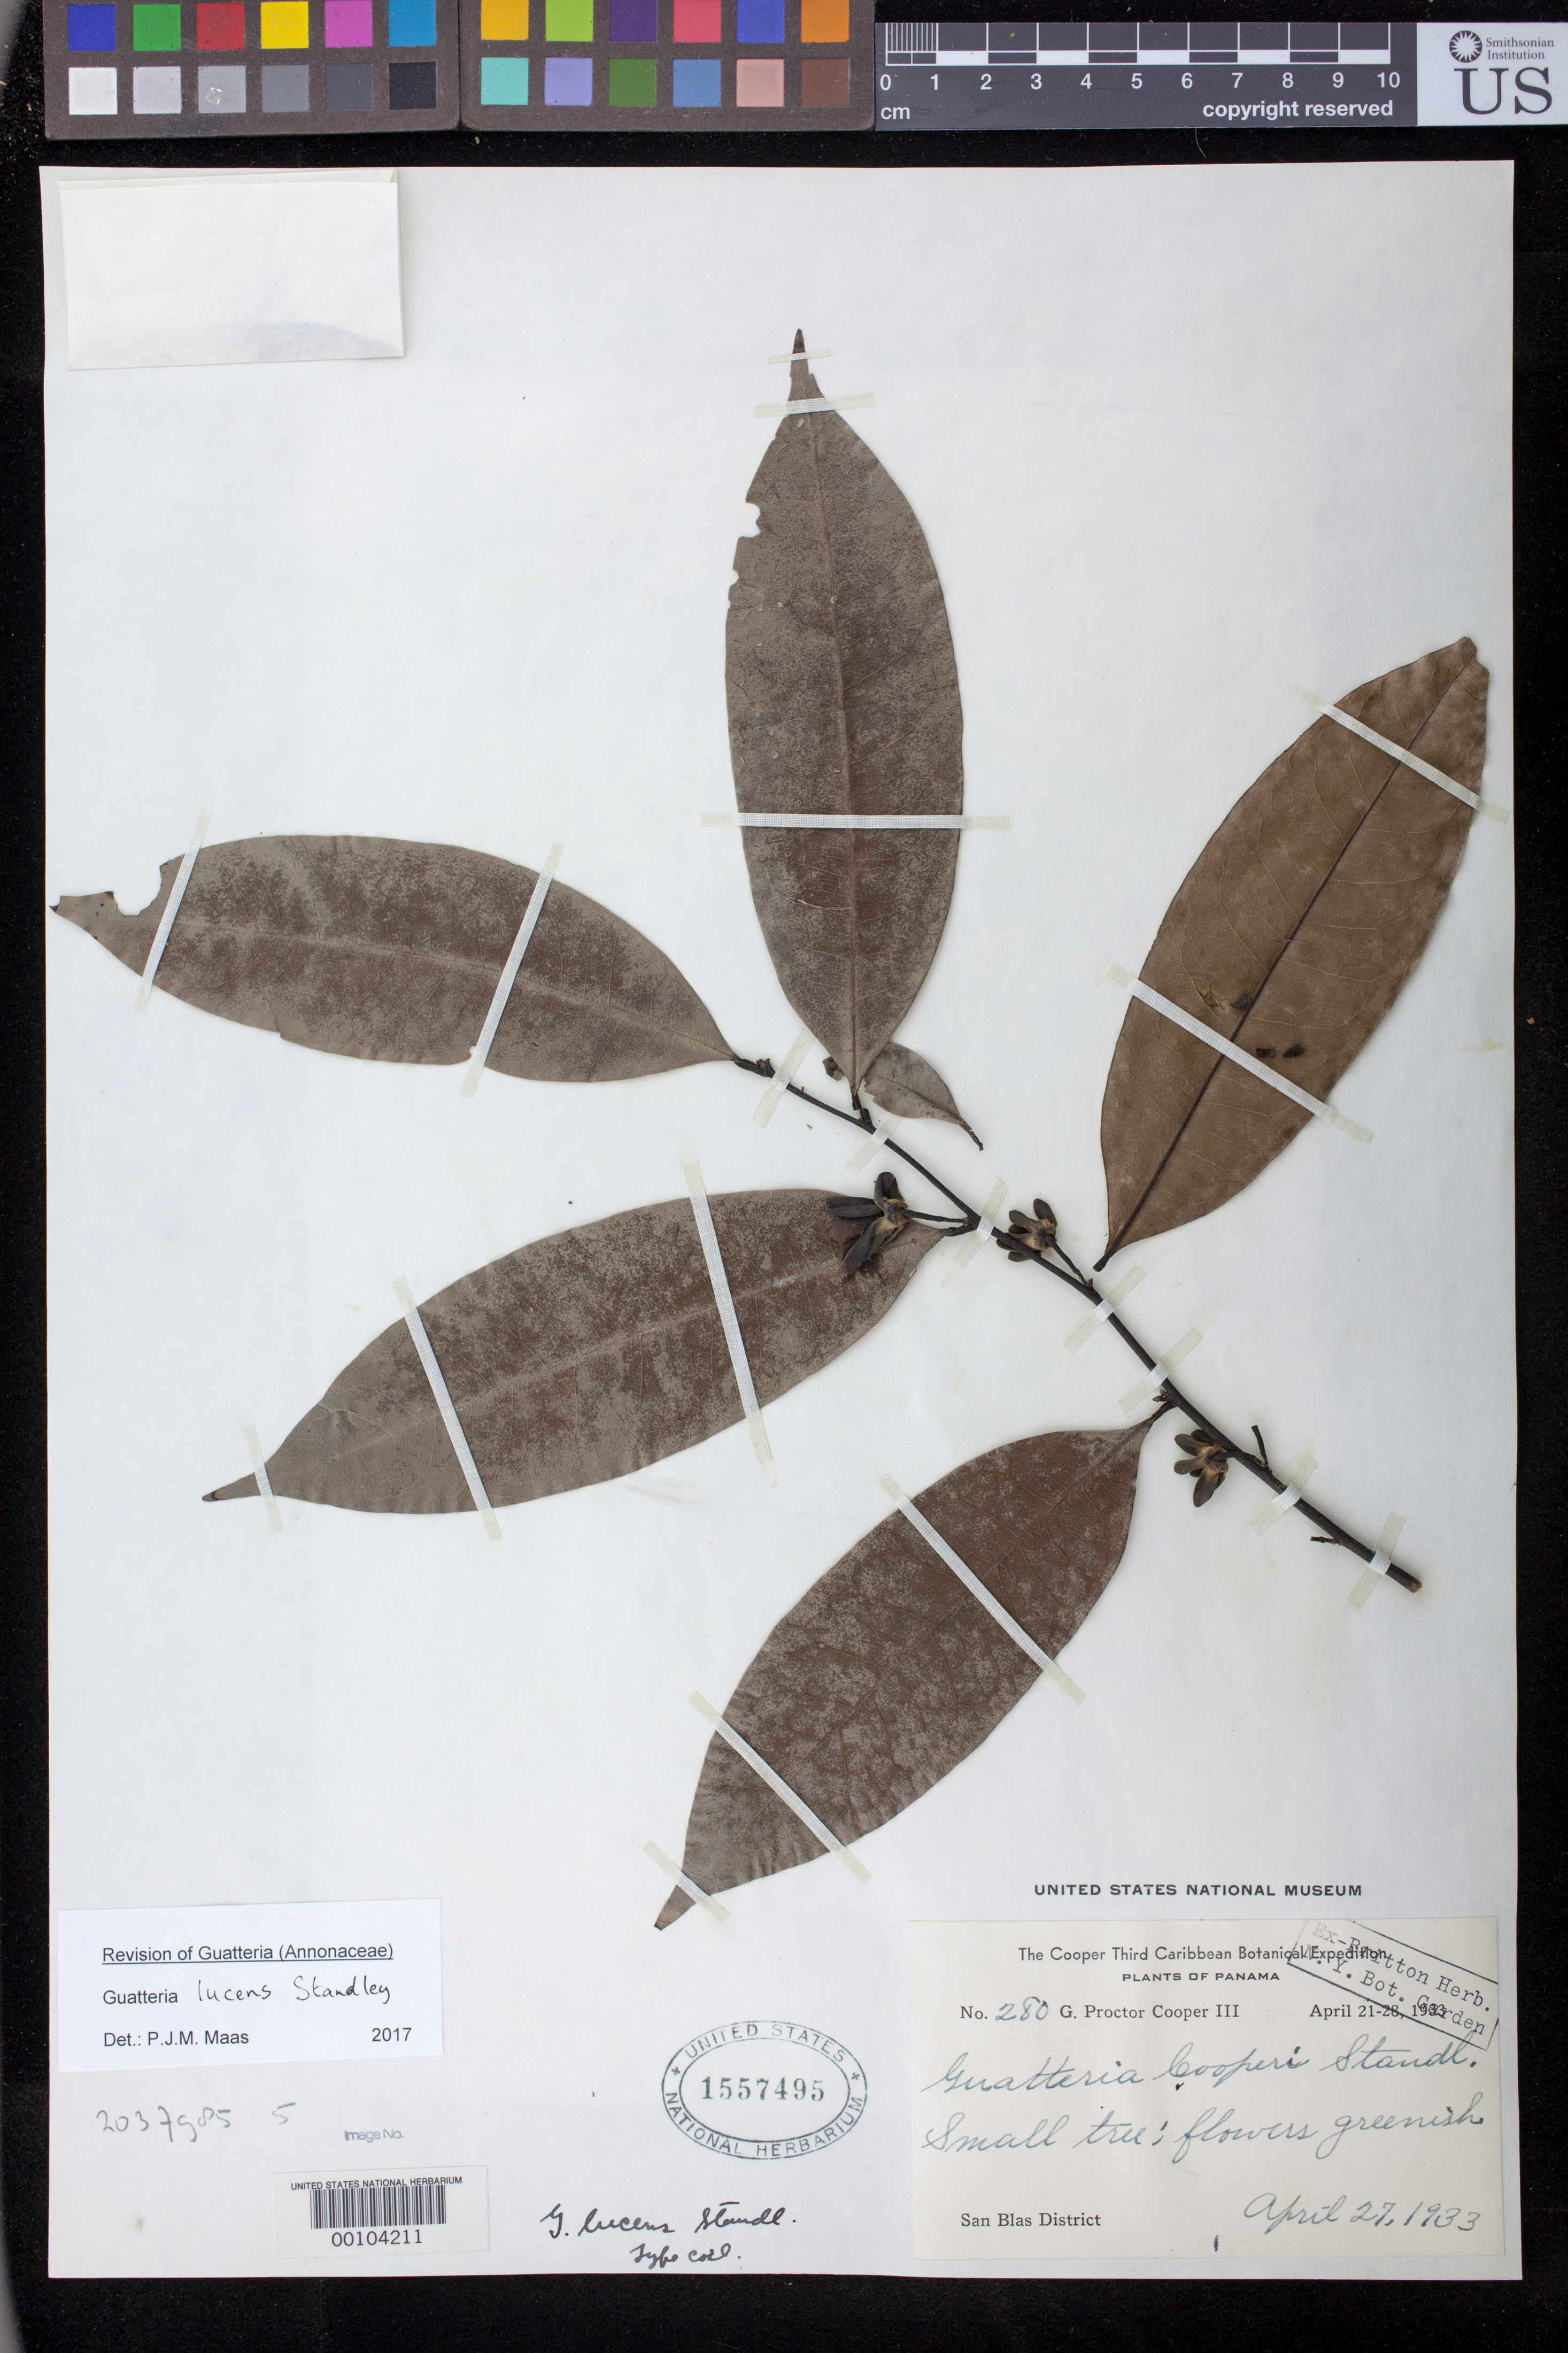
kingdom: Plantae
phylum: Tracheophyta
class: Magnoliopsida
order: Magnoliales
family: Annonaceae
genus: Guatteria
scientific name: Guatteria lucens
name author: Standl.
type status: Isotype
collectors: G. Cooper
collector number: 280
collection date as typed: Apr 1933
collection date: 1933-04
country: Panama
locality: San Blas district.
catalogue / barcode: US 1557495